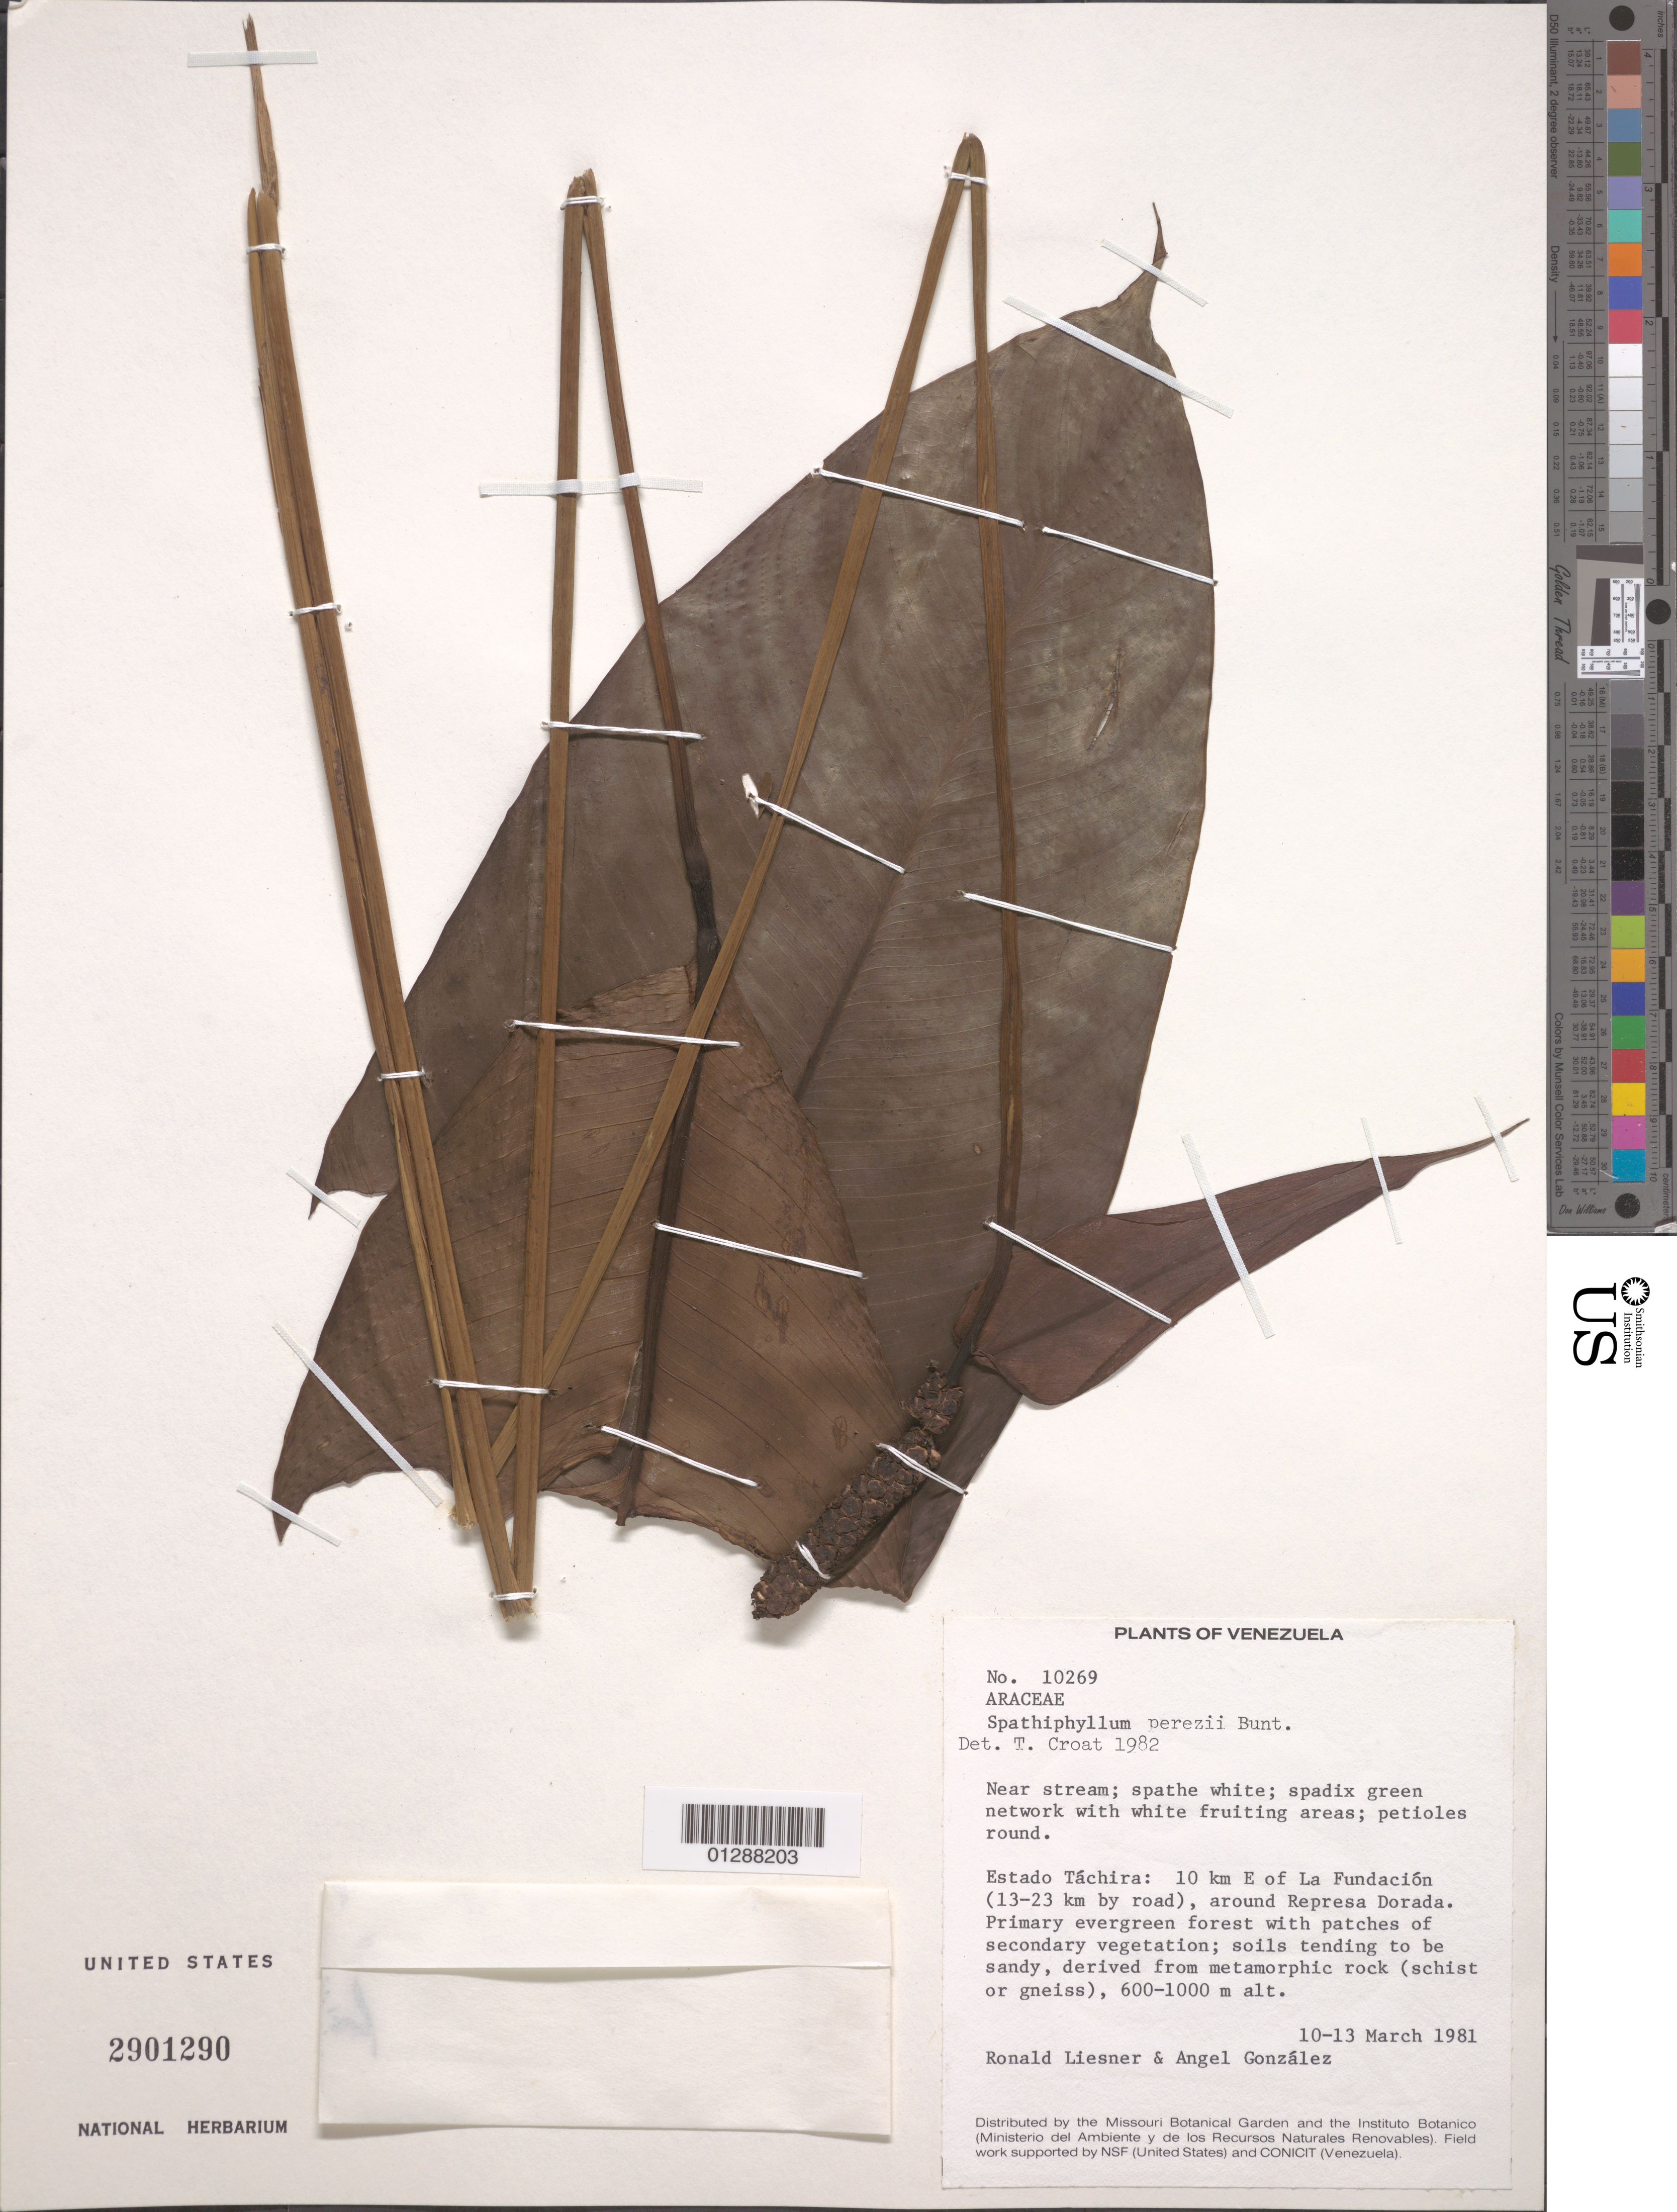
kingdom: Plantae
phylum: Tracheophyta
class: Liliopsida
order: Alismatales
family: Araceae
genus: Spathiphyllum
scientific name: Spathiphyllum perezii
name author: G.S. Bunting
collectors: R. L. Liesner & A. C. González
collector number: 10269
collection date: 1981-03-10/1981-03-13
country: Venezuela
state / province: Tachira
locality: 10 km E of La Fundación (13-23 km by road), around Represa Dorada.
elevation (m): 600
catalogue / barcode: US 2901290